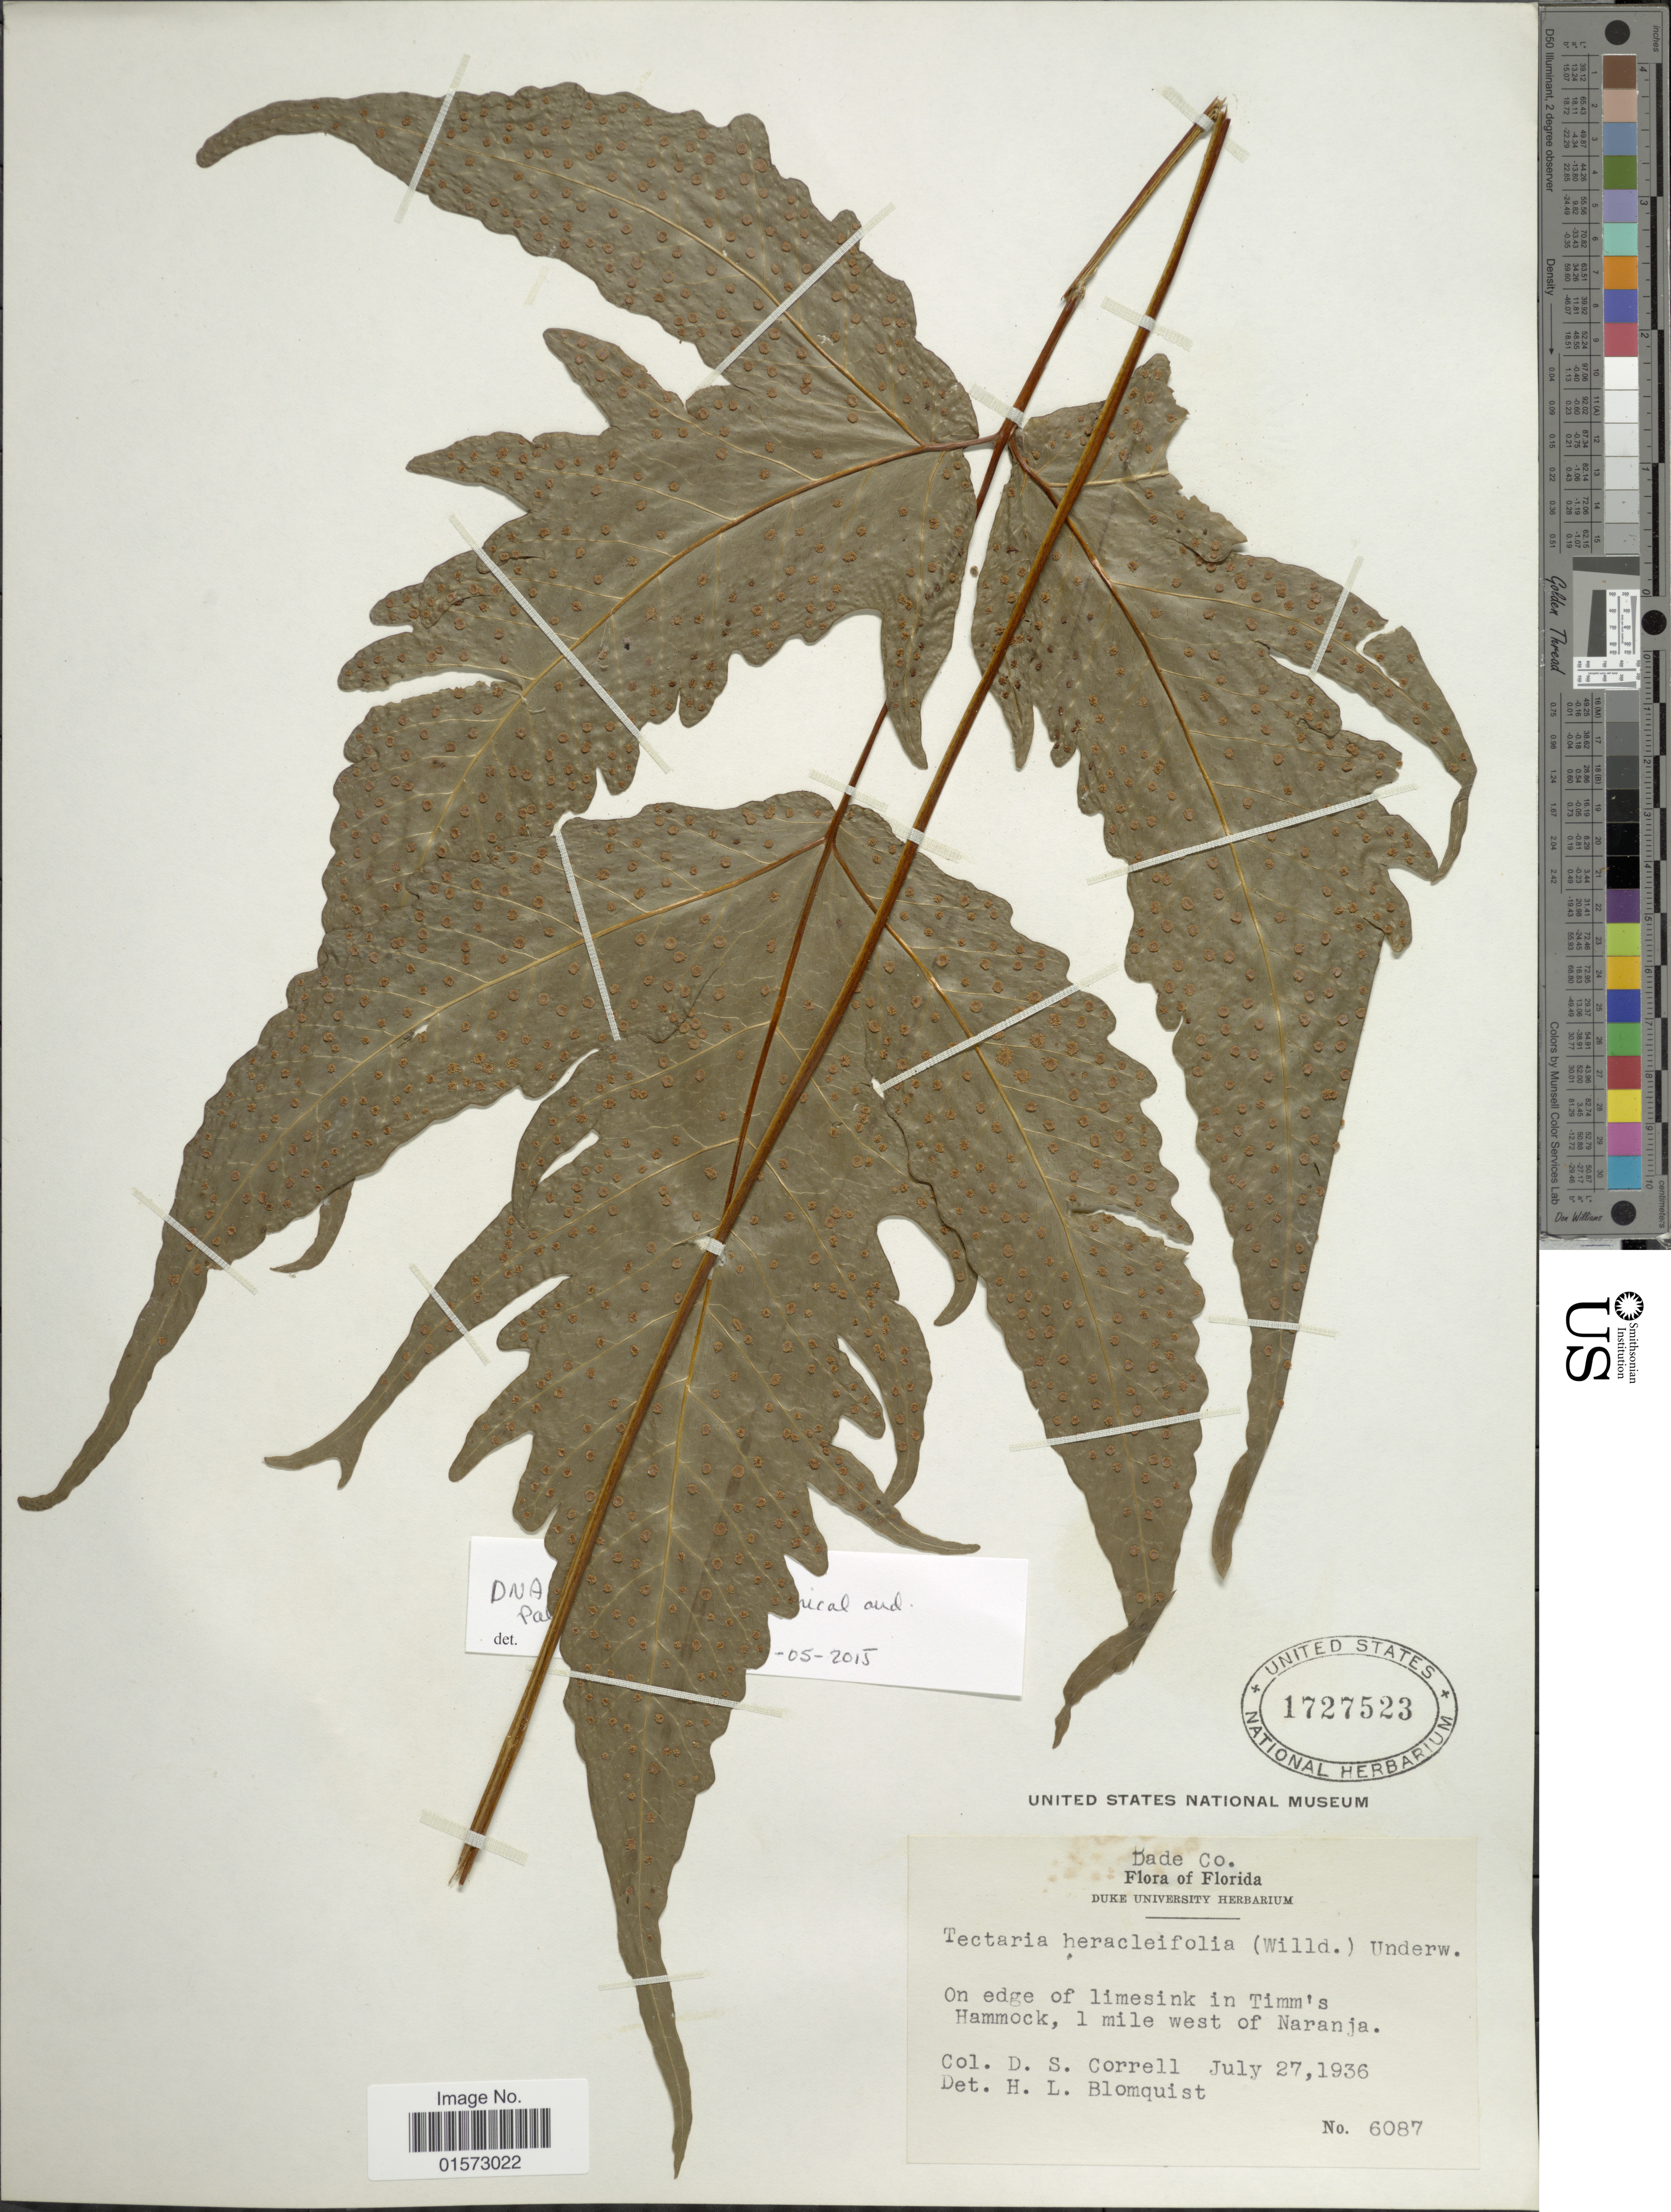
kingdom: Plantae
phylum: Tracheophyta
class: Polypodiopsida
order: Polypodiales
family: Tectariaceae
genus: Tectaria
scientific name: Tectaria heracleifolia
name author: (Willd.) Underw.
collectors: D. S. Correll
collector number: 6087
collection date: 1936-07-27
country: United States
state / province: Florida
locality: Dade Co., On edge of limesink in Timm's Hammock, 1 mile west of Naranja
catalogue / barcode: US 1727523